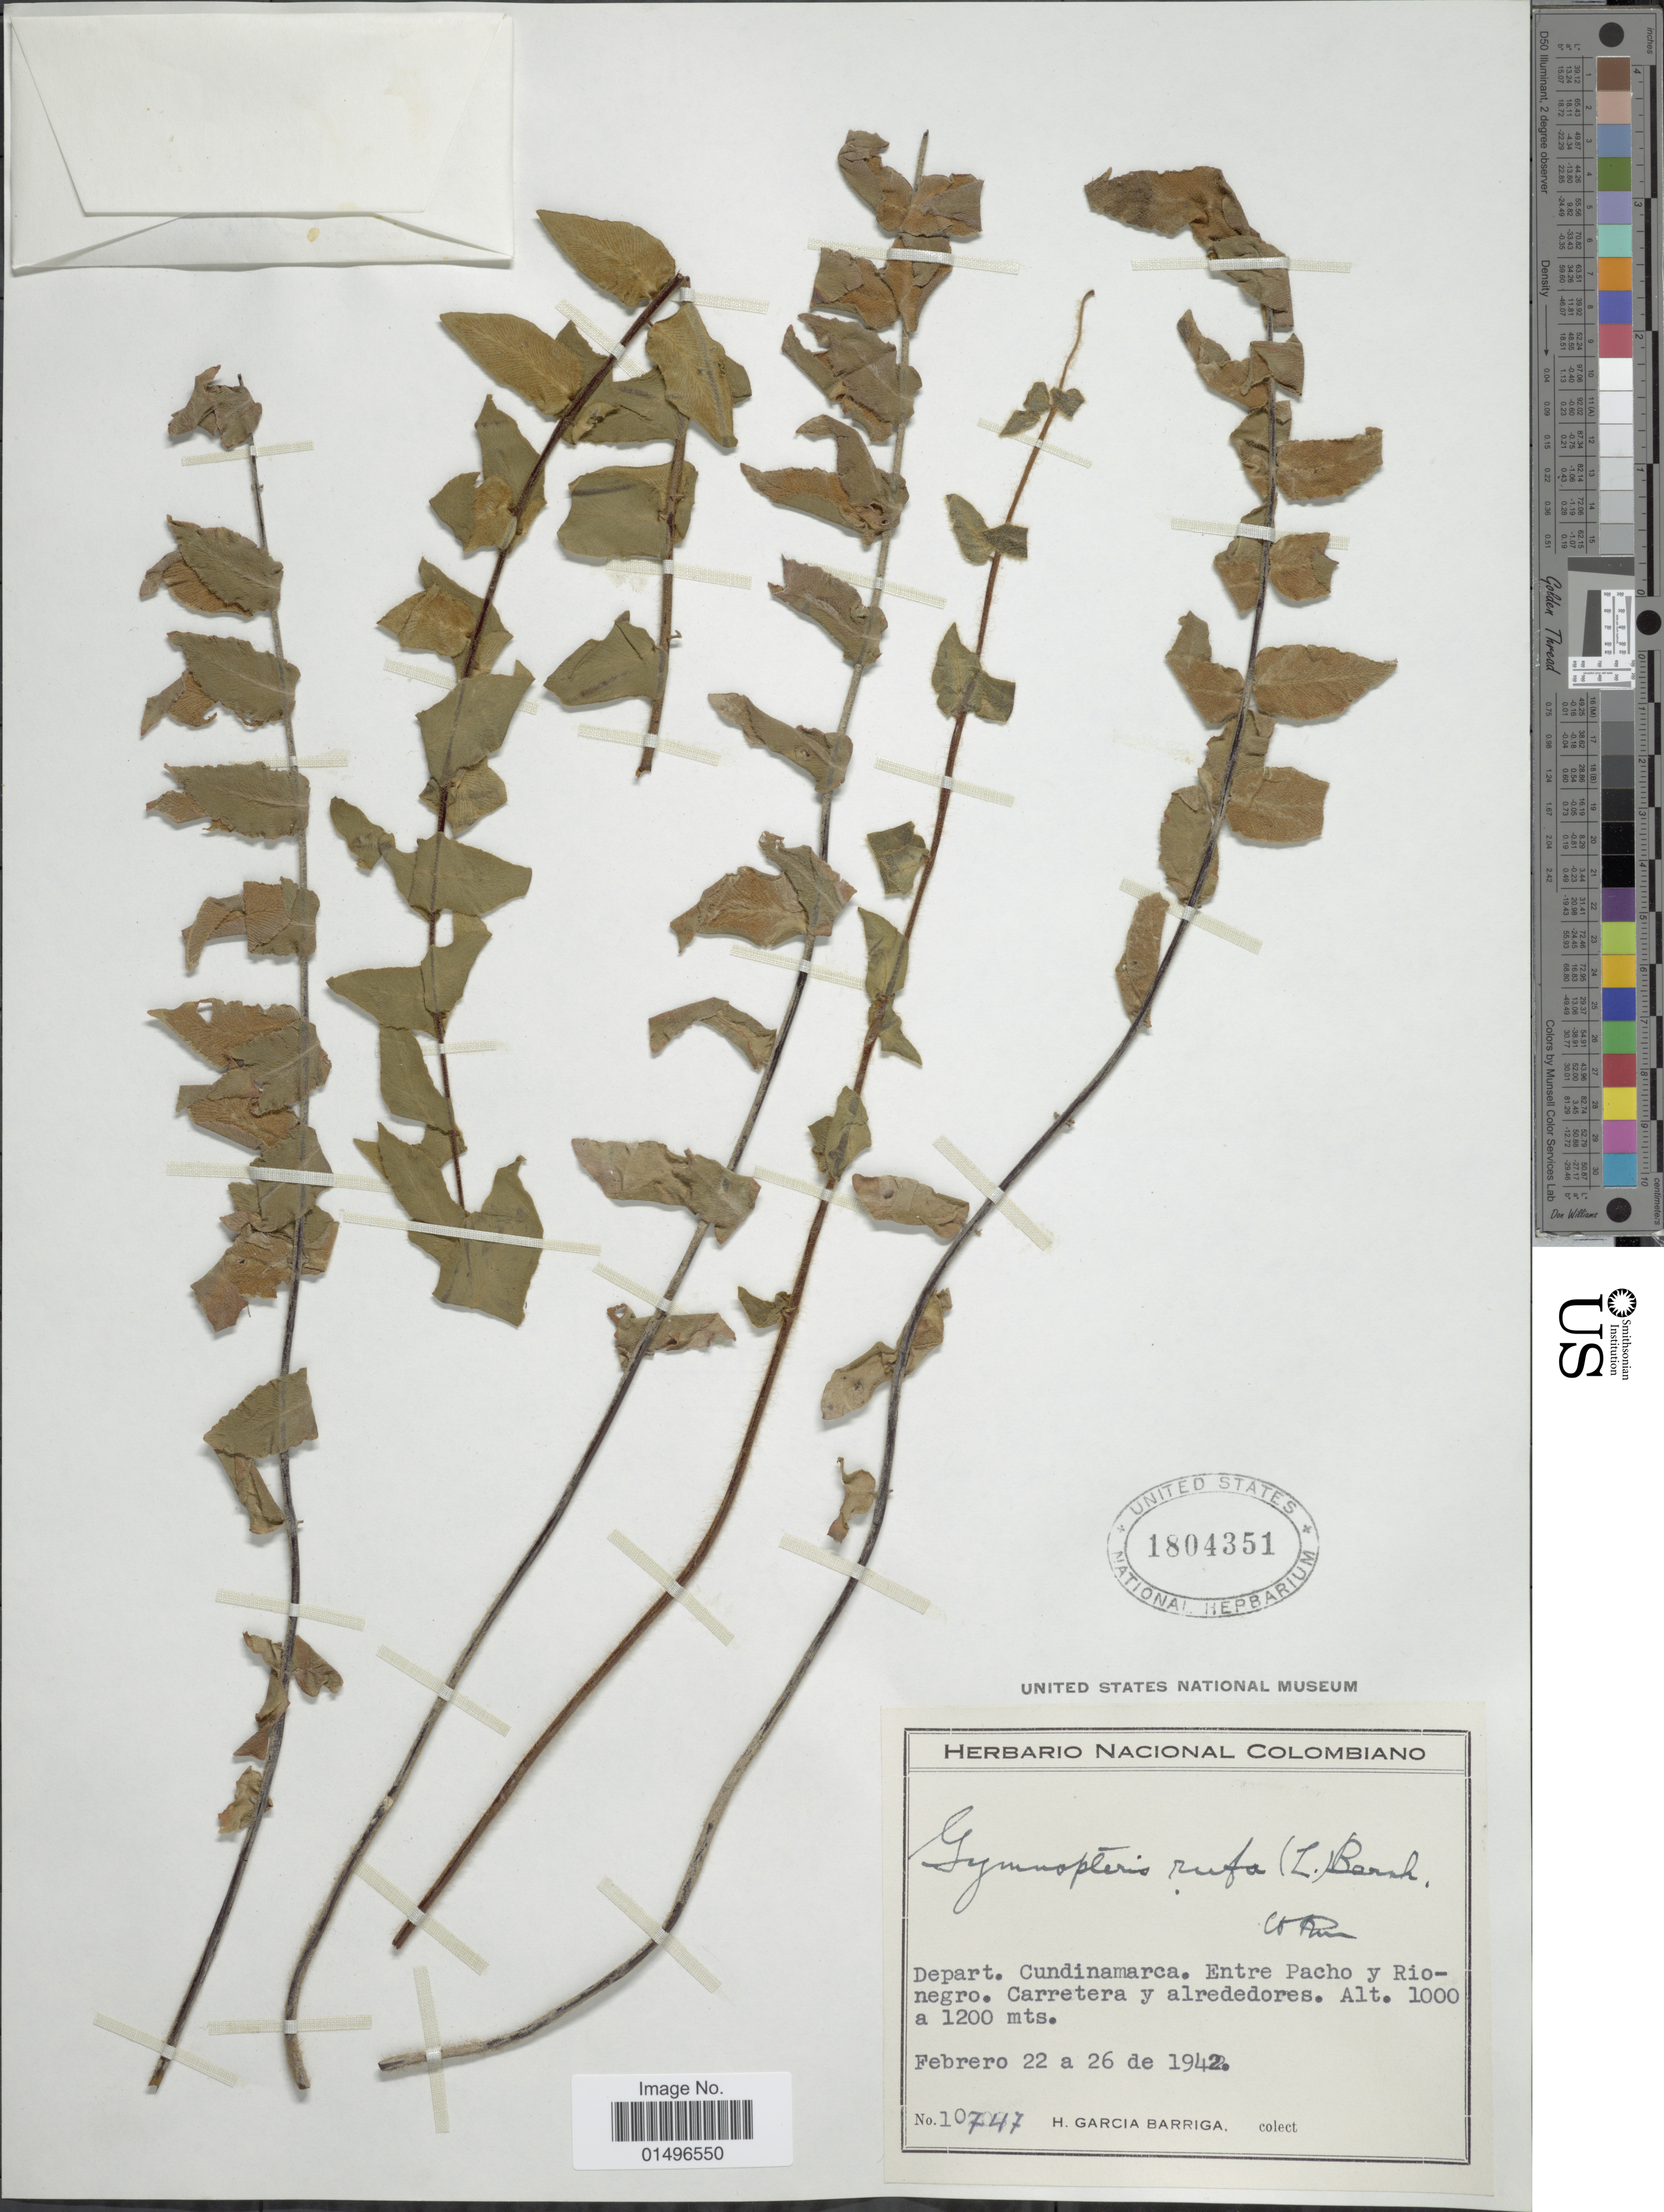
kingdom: Plantae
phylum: Tracheophyta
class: Polypodiopsida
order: Polypodiales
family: Pteridaceae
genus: Hemionitis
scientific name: Hemionitis rufa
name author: (L.) Sw.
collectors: H. García Barriga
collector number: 10747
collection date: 1942-02-22/1942-02-26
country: Colombia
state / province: Cundinamarca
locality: Colombiano, Depart. Cundinamarca. Entre Pacho y Rionegro, Carretera y alrededores.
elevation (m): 1000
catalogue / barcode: US 1804351